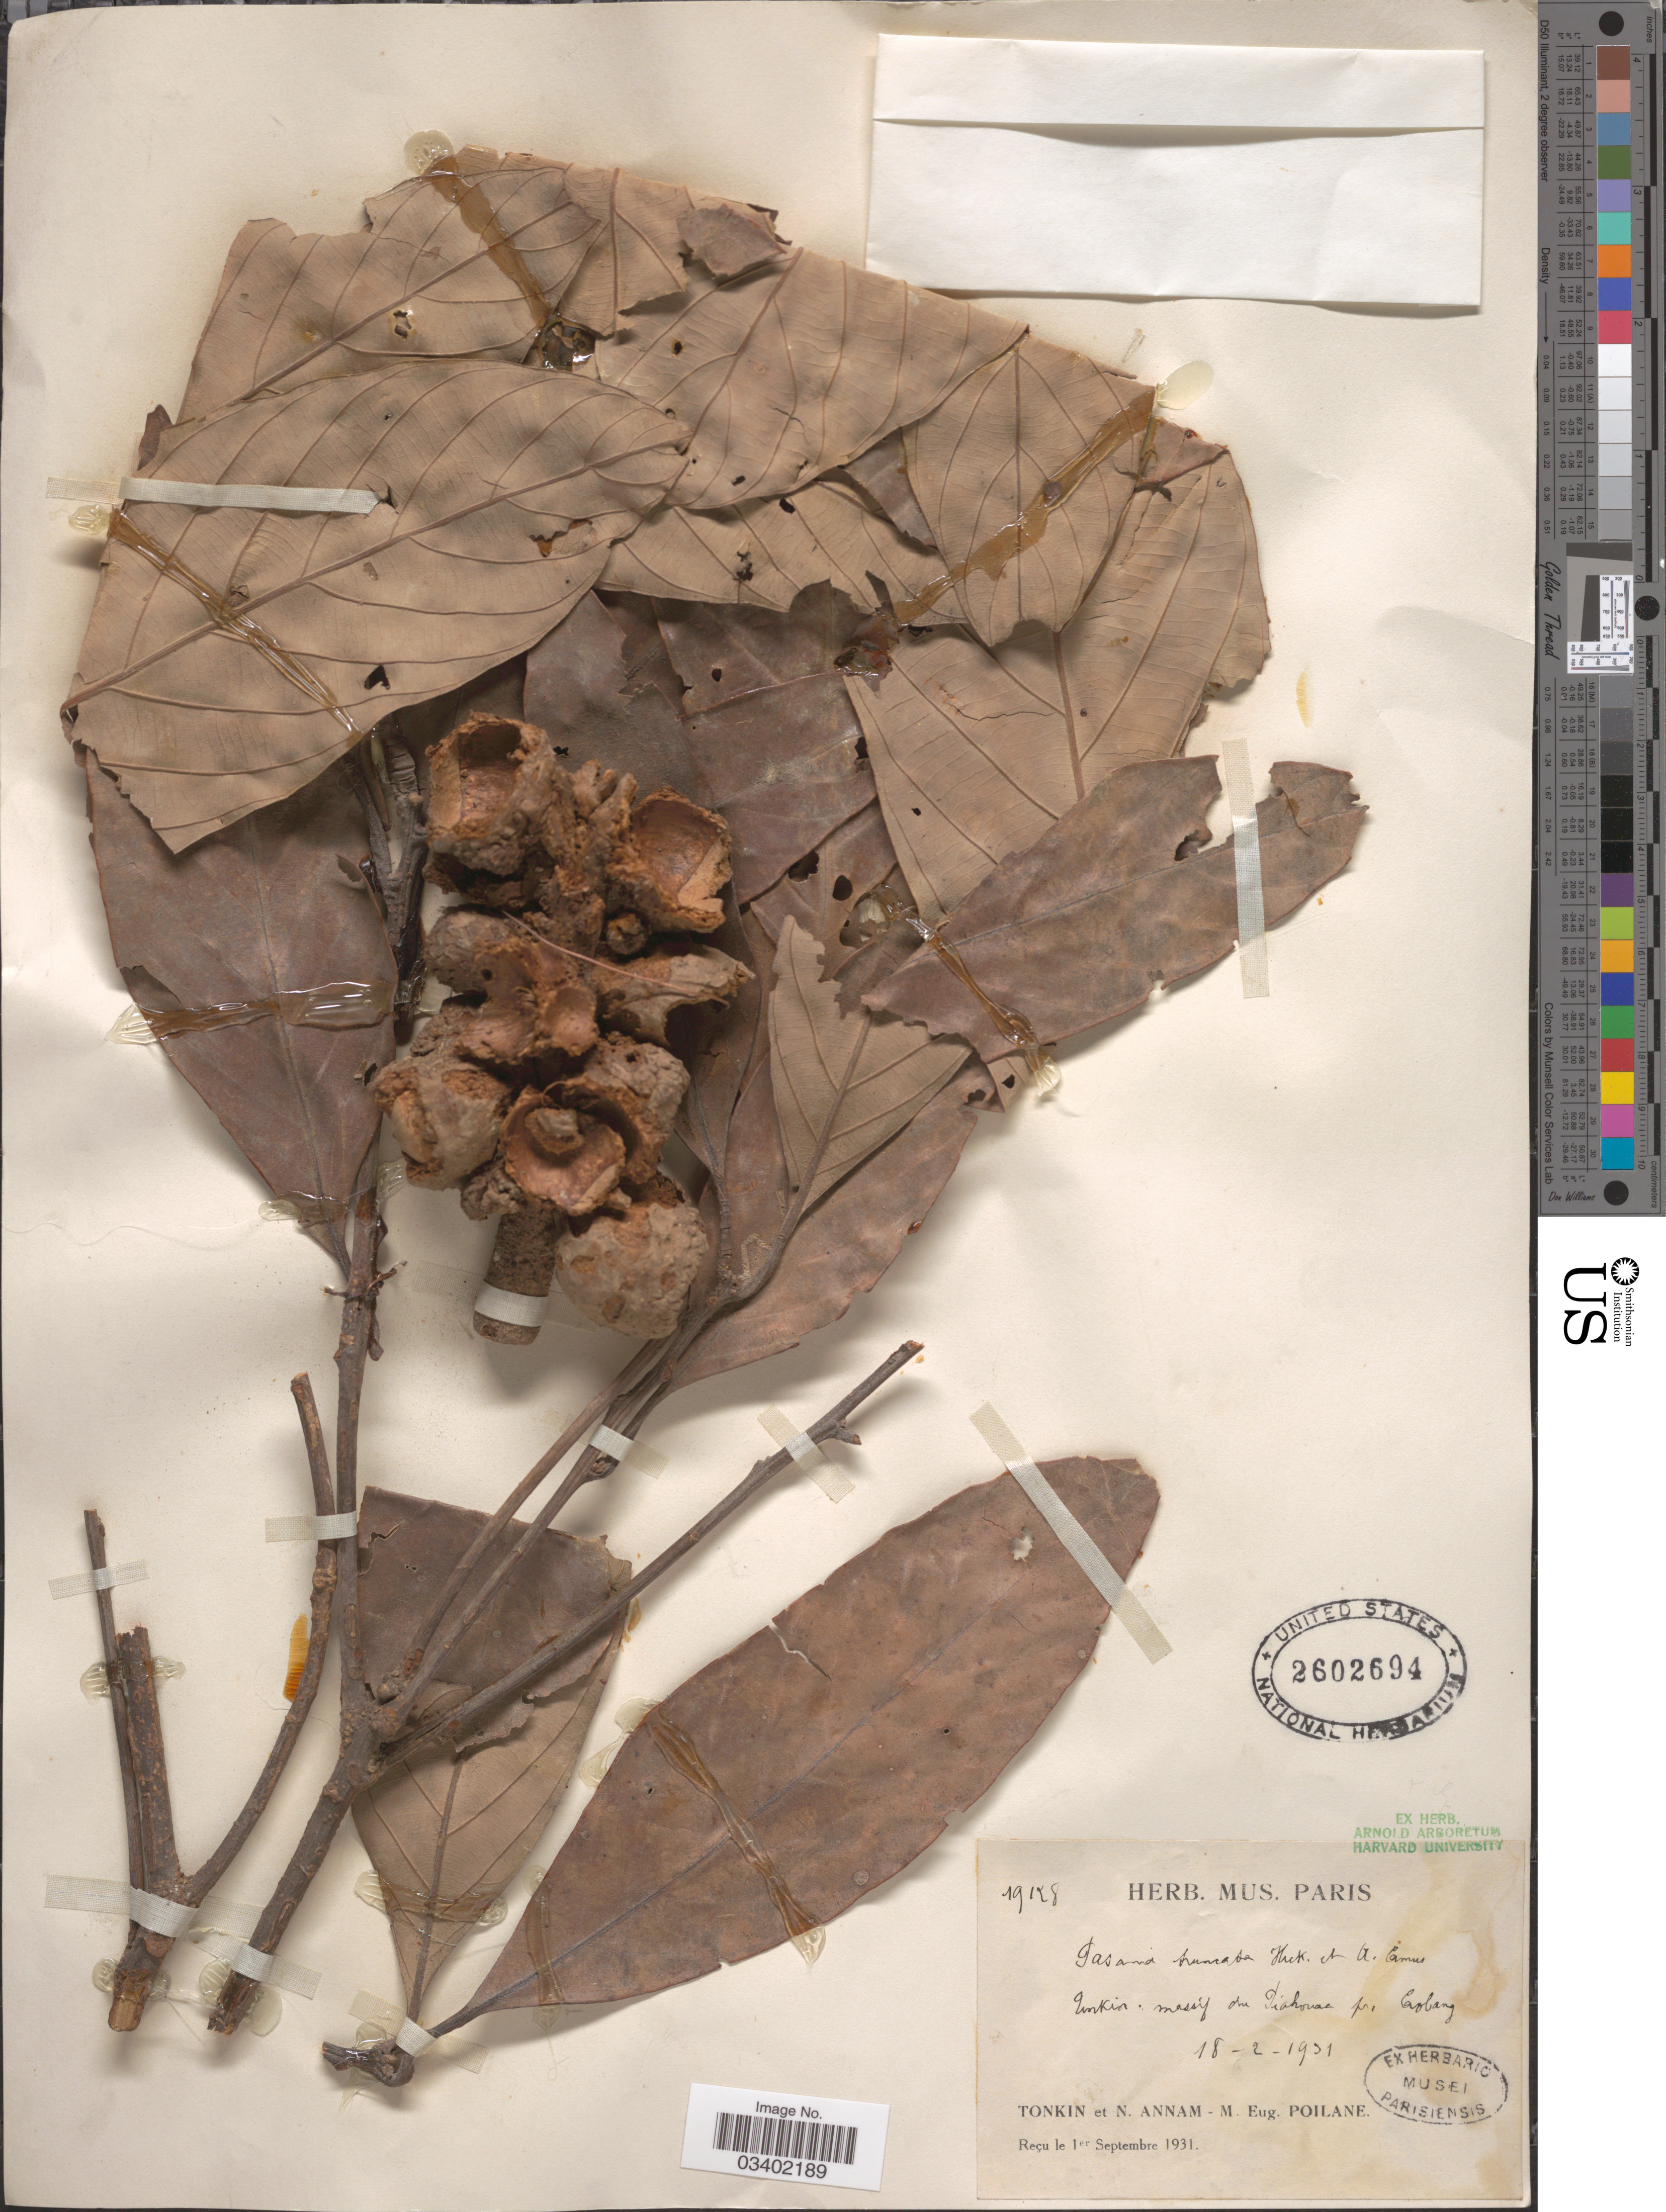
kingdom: Plantae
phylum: Tracheophyta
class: Magnoliopsida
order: Fagales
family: Fagaceae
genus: Lithocarpus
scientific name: Lithocarpus truncatus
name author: (King ex Hook. f.) Rehder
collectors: -. Poilane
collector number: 19128*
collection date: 1951-02-18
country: Vietnam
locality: Tonkin: massif du Piahovac [interpreted] pr Cobang. Tonking et N. Annam.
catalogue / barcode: US 2602694